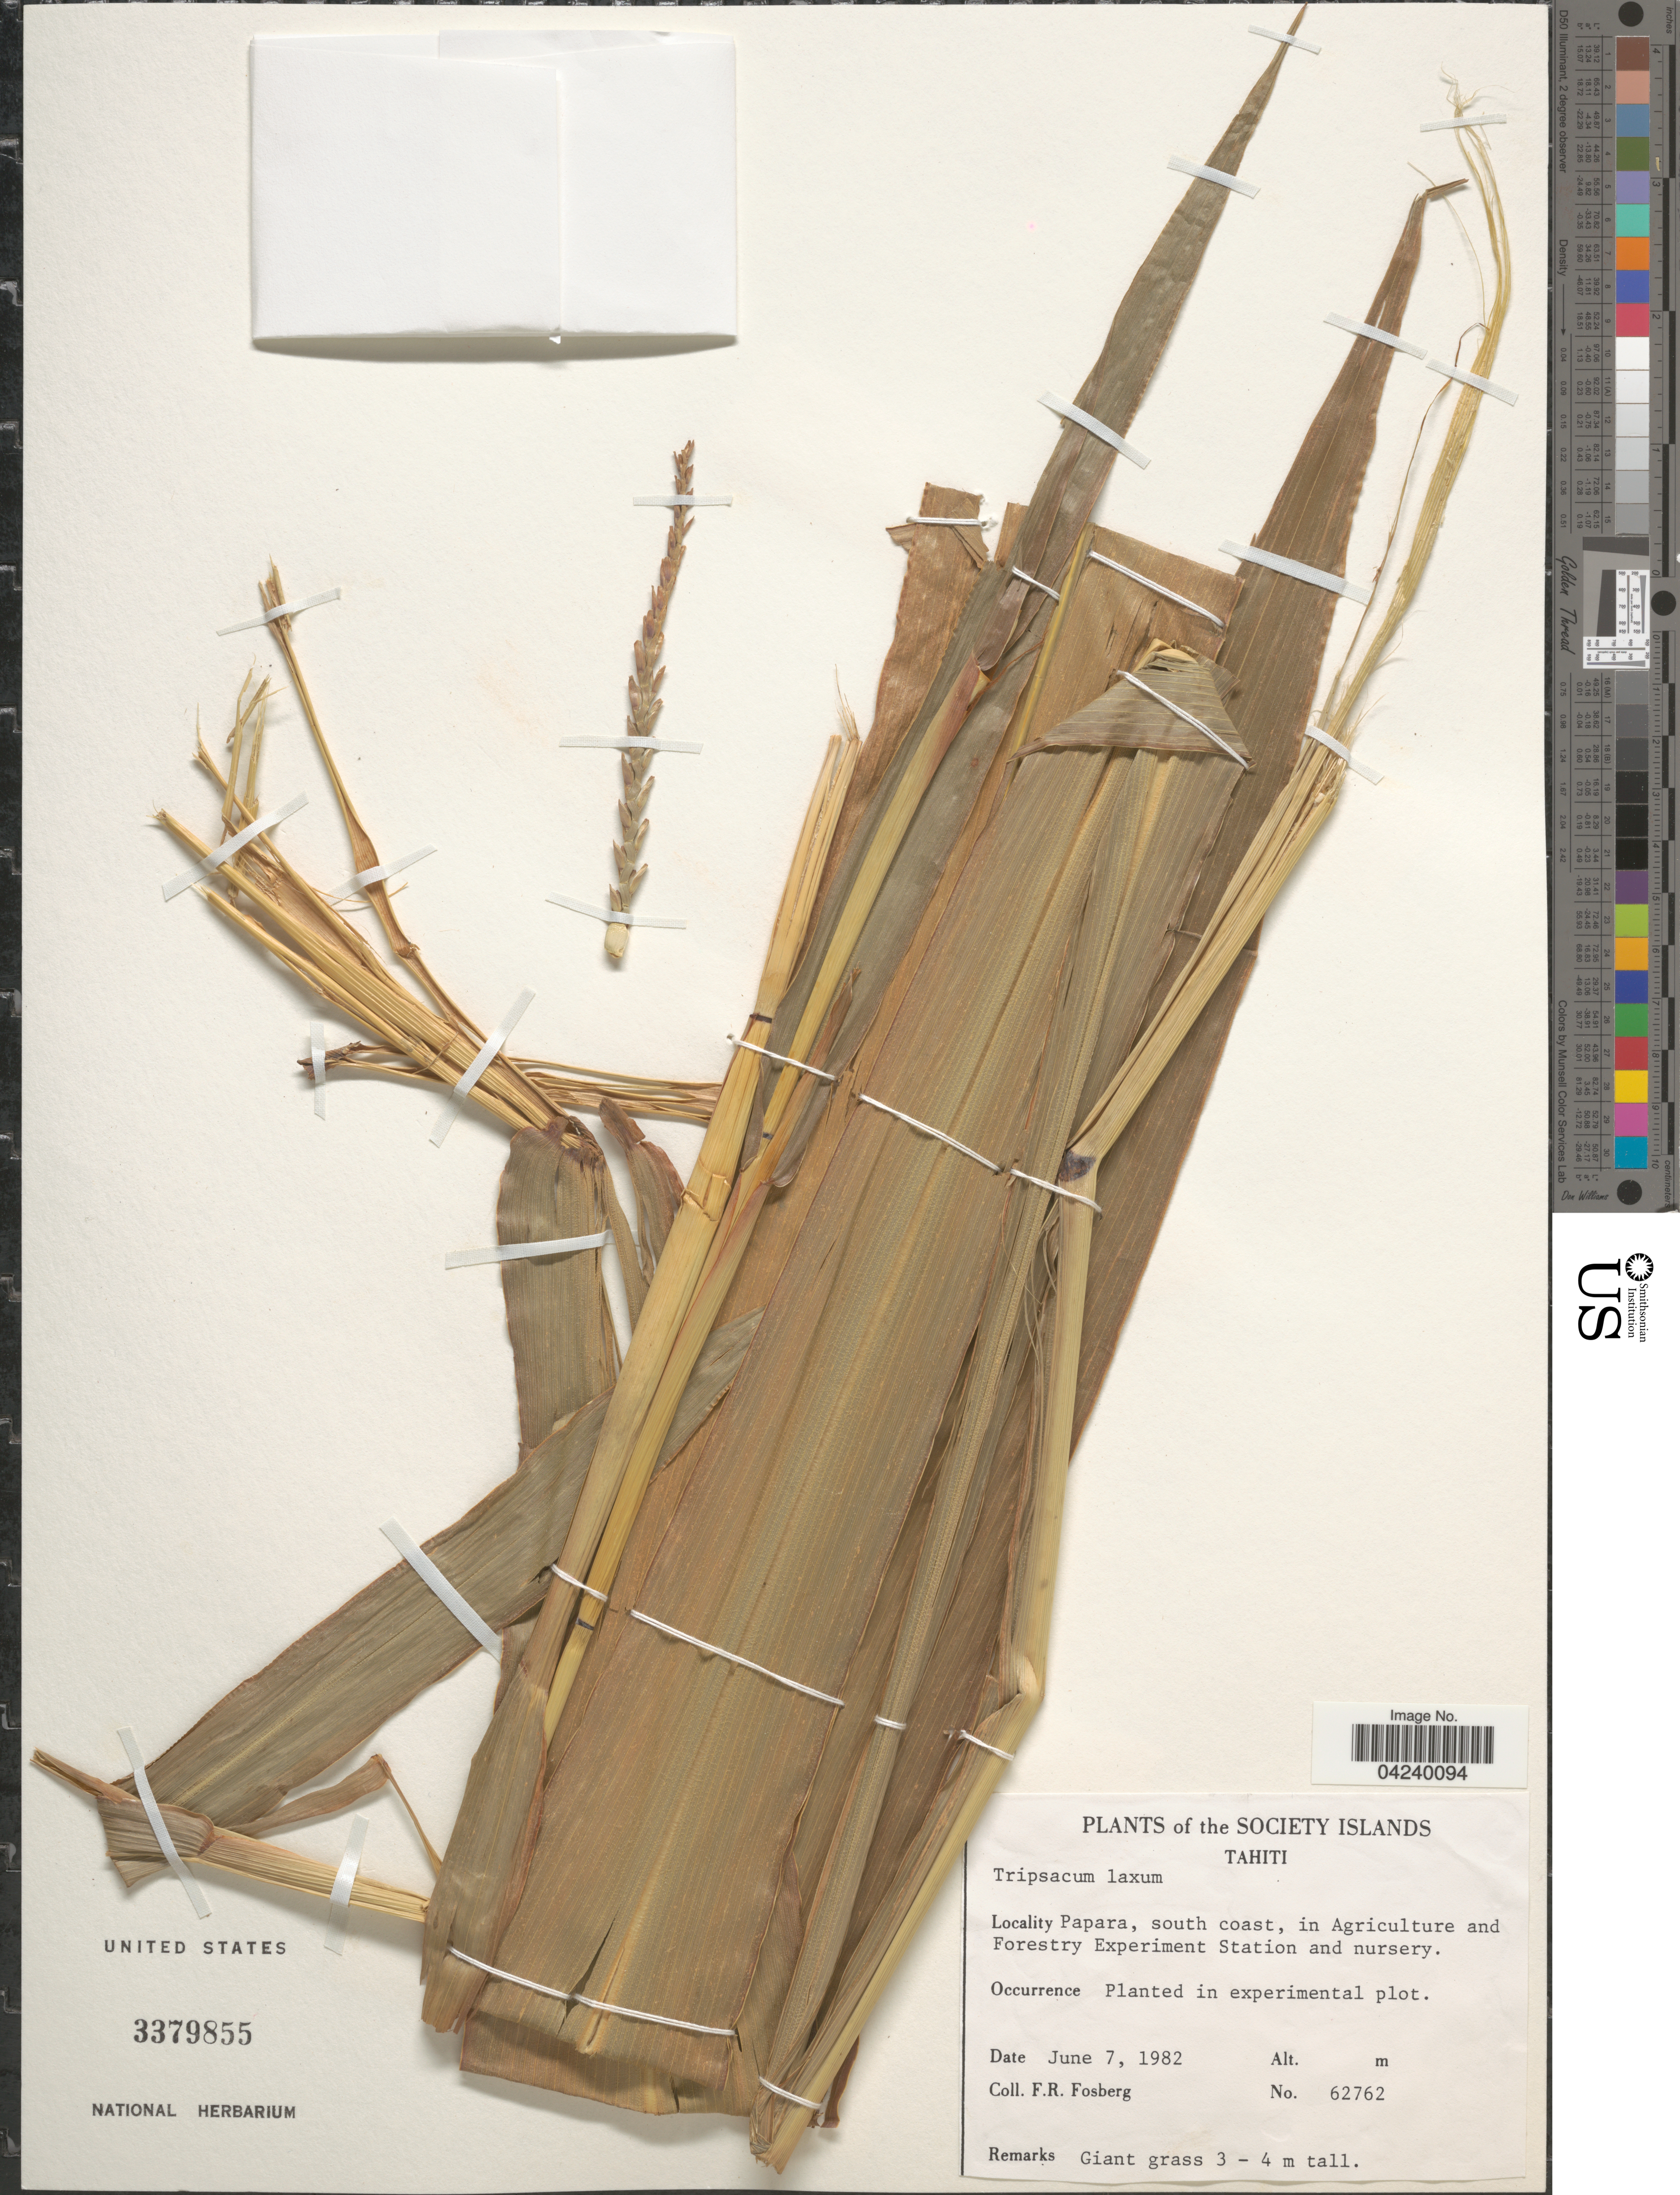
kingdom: Plantae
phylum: Tracheophyta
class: Liliopsida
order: Poales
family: Poaceae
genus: Tripsacum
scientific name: Tripsacum laxum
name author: Nash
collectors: F. R. Fosberg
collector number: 62762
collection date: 1982-06-07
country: French Polynesia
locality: Society Islands. Tahiti. Papara, south coast, in Agriculture and Forestry Experiment Station and nursery.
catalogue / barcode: US 3379855